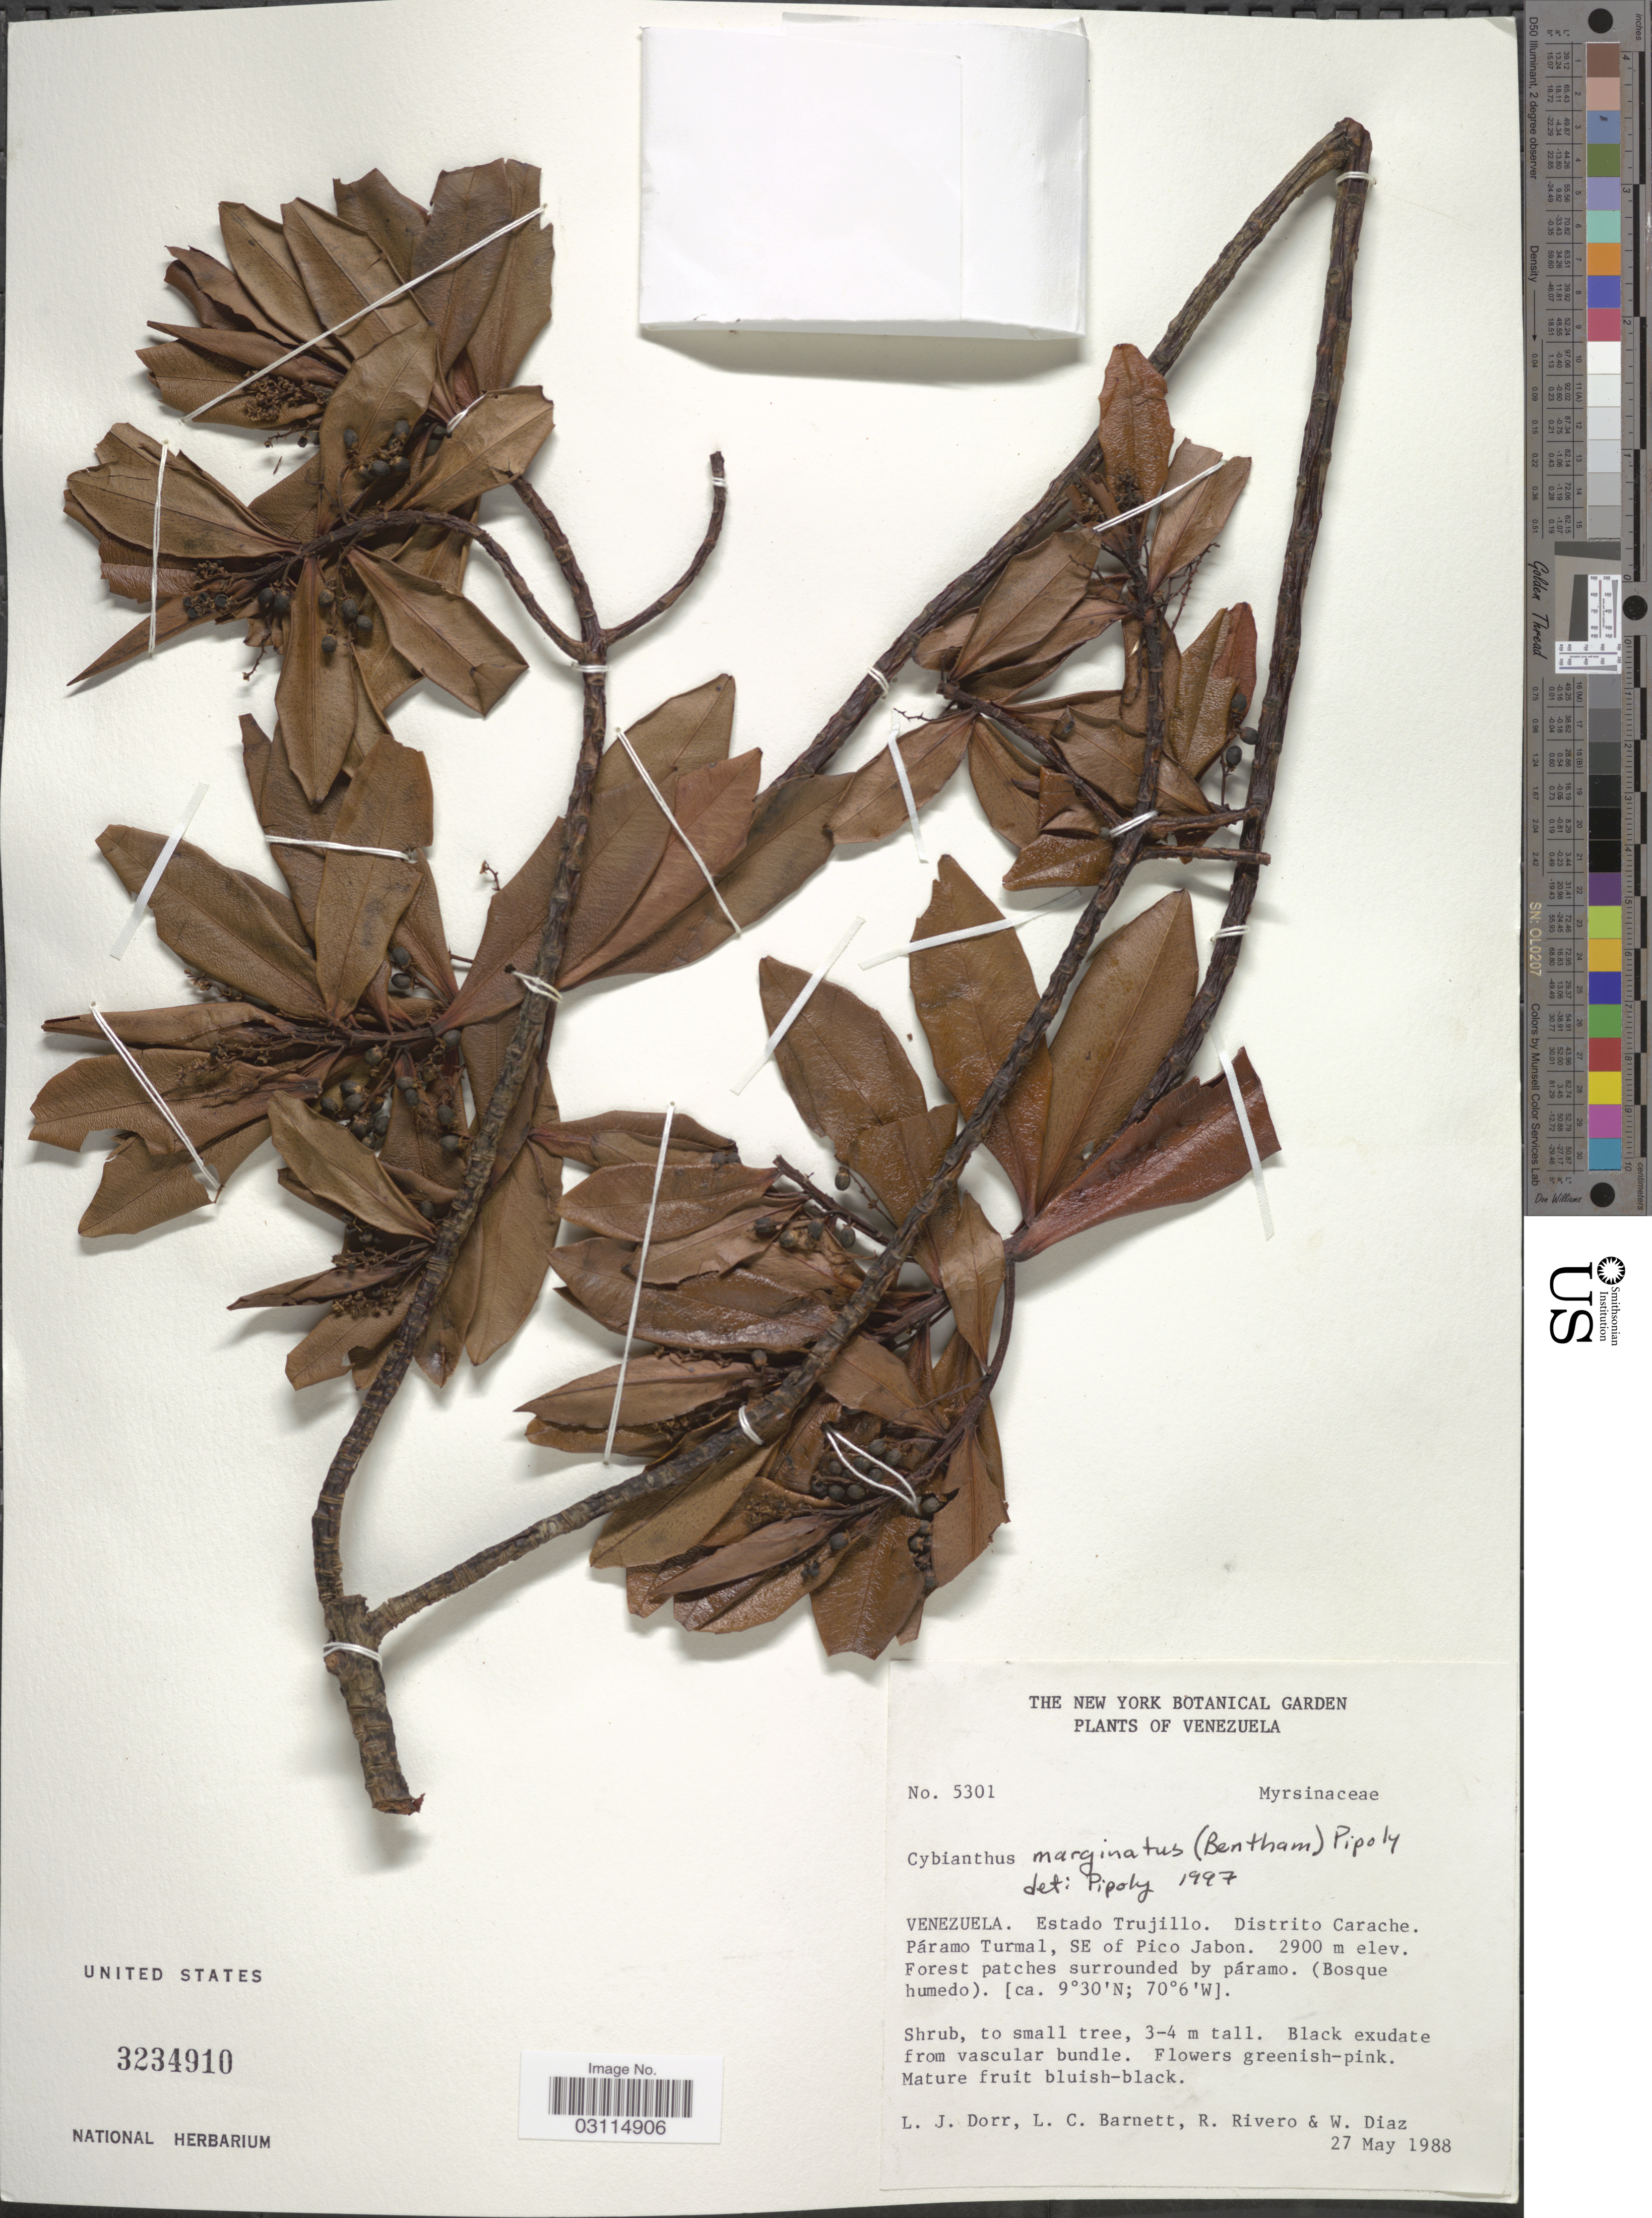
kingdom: Plantae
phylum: Tracheophyta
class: Magnoliopsida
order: Ericales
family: Primulaceae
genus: Cybianthus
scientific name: Cybianthus marginatus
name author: (Benth.) Pipoly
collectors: L. J. Dorr, L. C. Barnett, R. Rivero & W. Díaz P.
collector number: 5301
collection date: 1988-05-27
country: Venezuela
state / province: Trujillo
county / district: Carache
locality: Páramo Turmal, SE of Pico Jabon.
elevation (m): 2900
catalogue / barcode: US 3234910